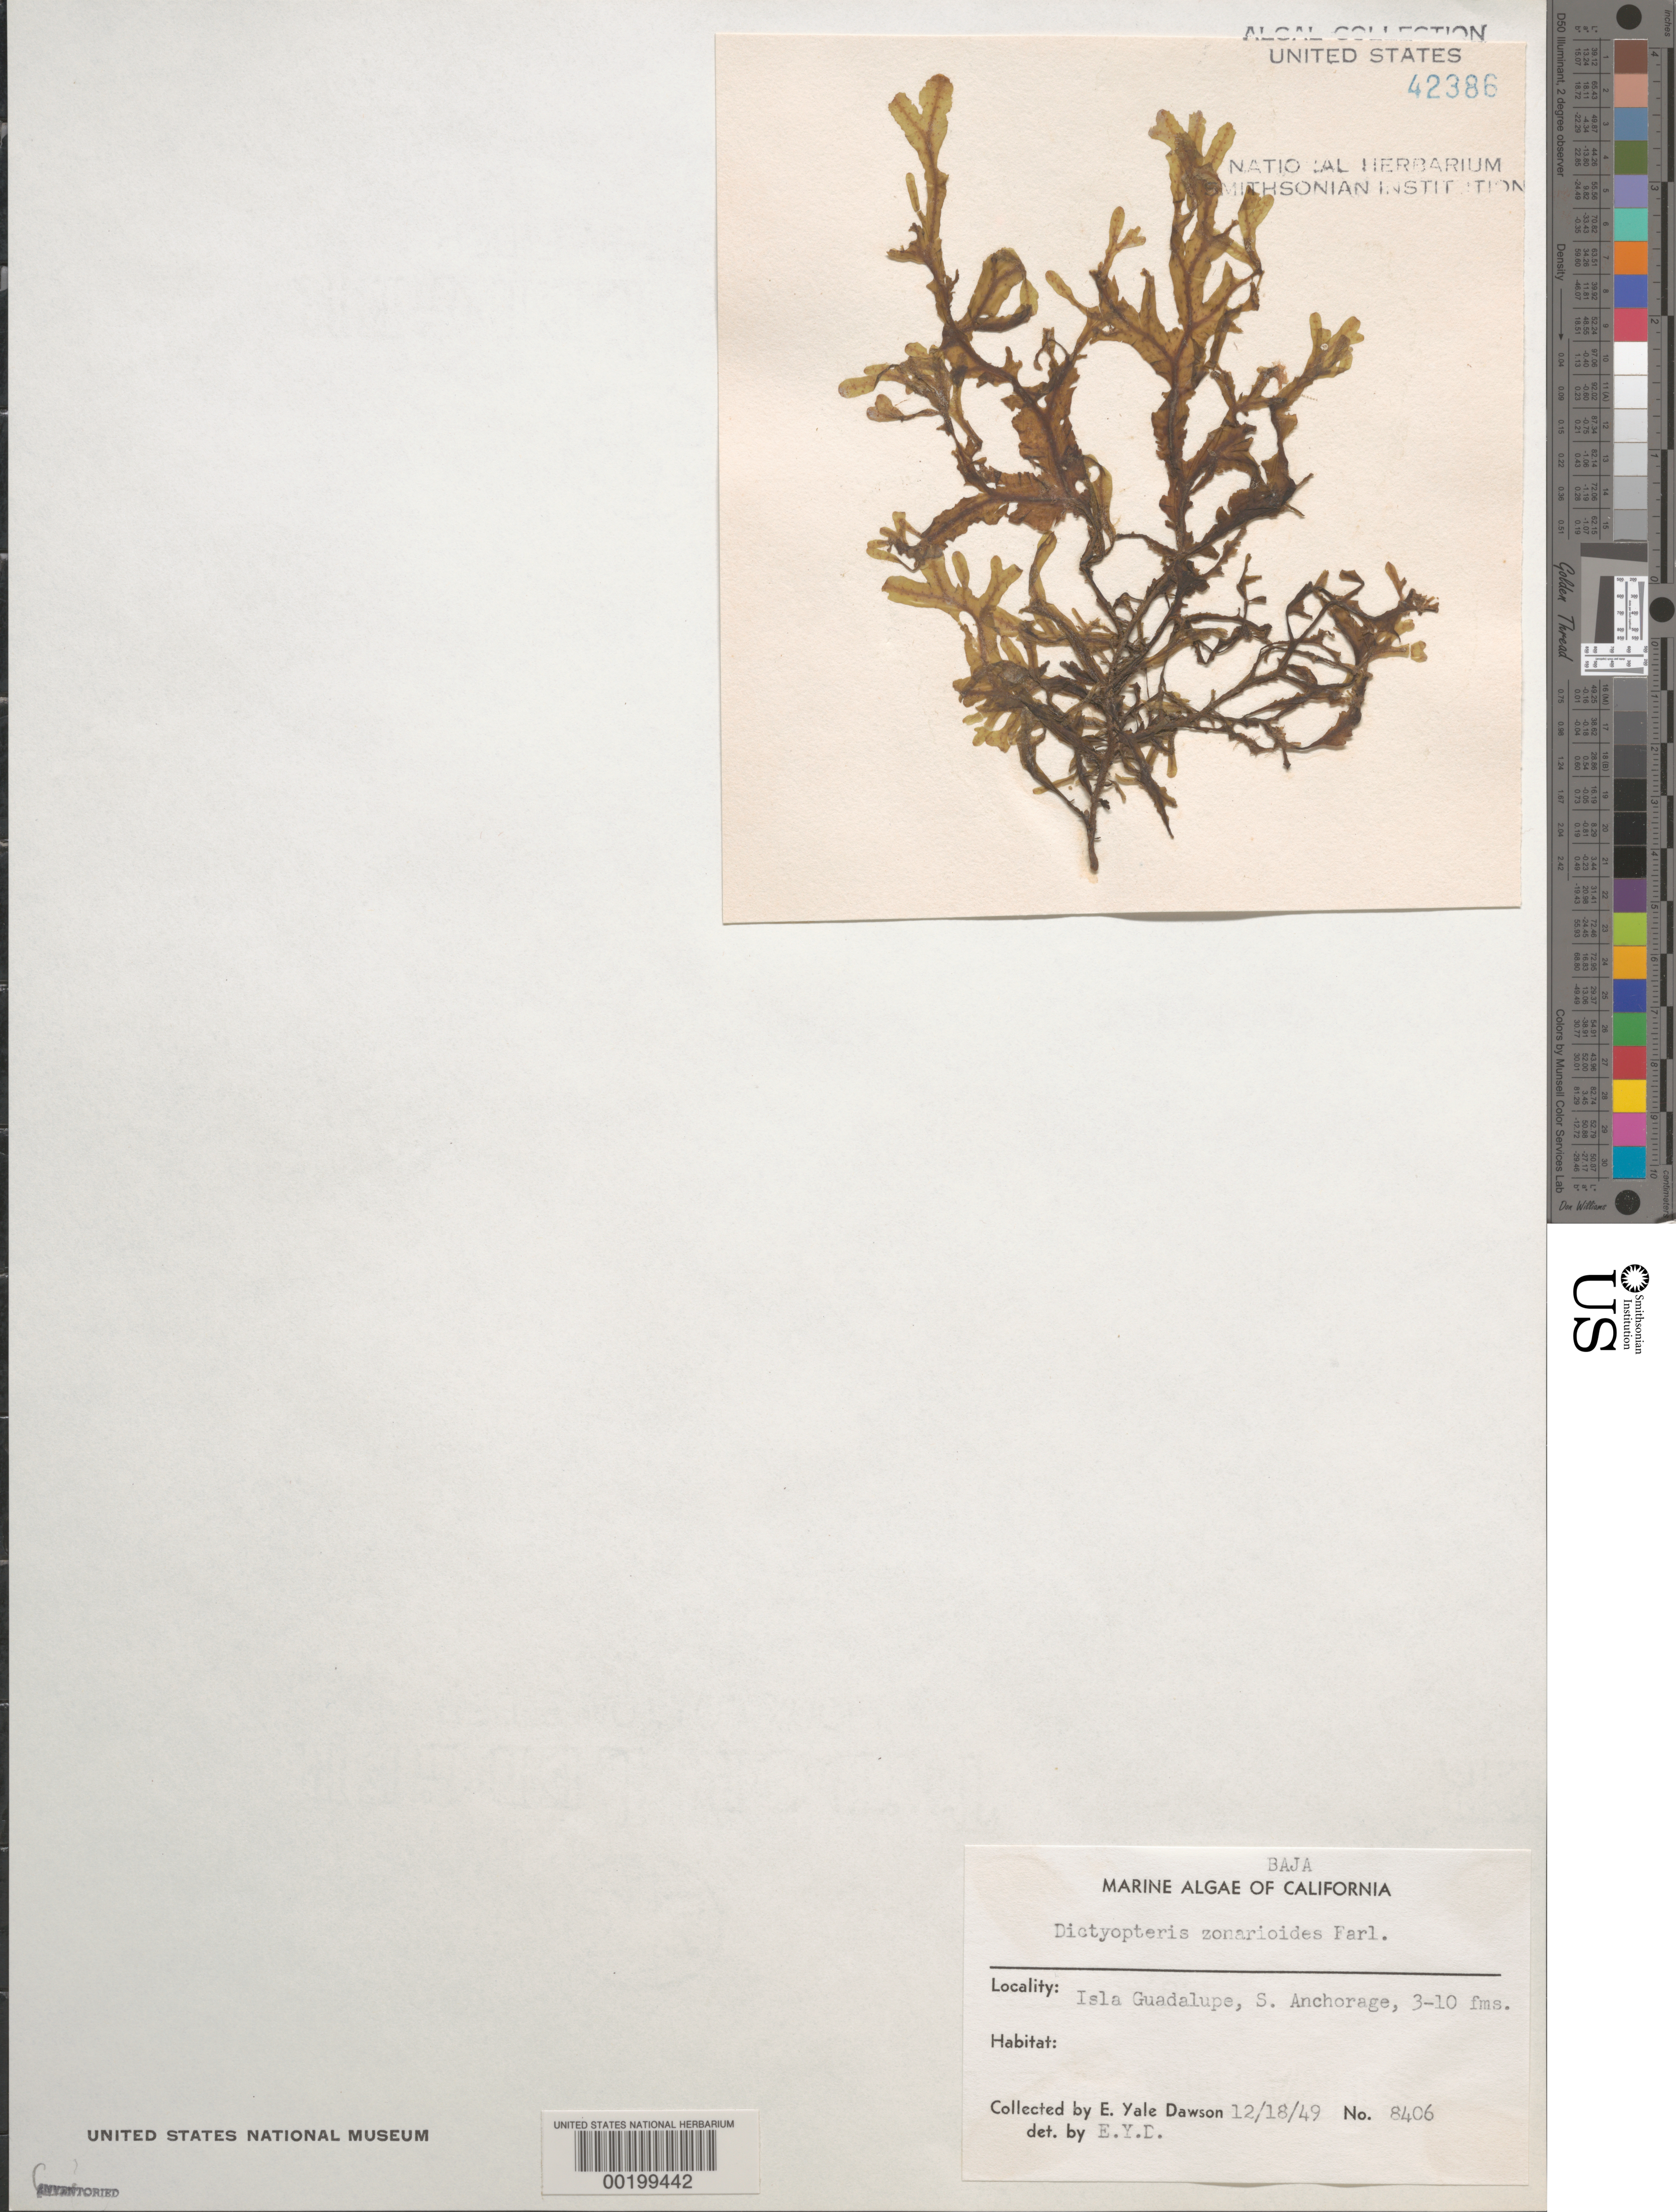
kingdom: Chromista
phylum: Ochrophyta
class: Phaeophyceae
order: Dictyotales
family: Dictyotaceae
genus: Dictyopteris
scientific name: Dictyopteris undulata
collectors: E. Y. Dawson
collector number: EYD 8406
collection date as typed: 18 Dec 1949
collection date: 1949-12-18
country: Mexico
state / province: Baja California Norte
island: Isla Guadalupe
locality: South anchorage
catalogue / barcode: US 42386